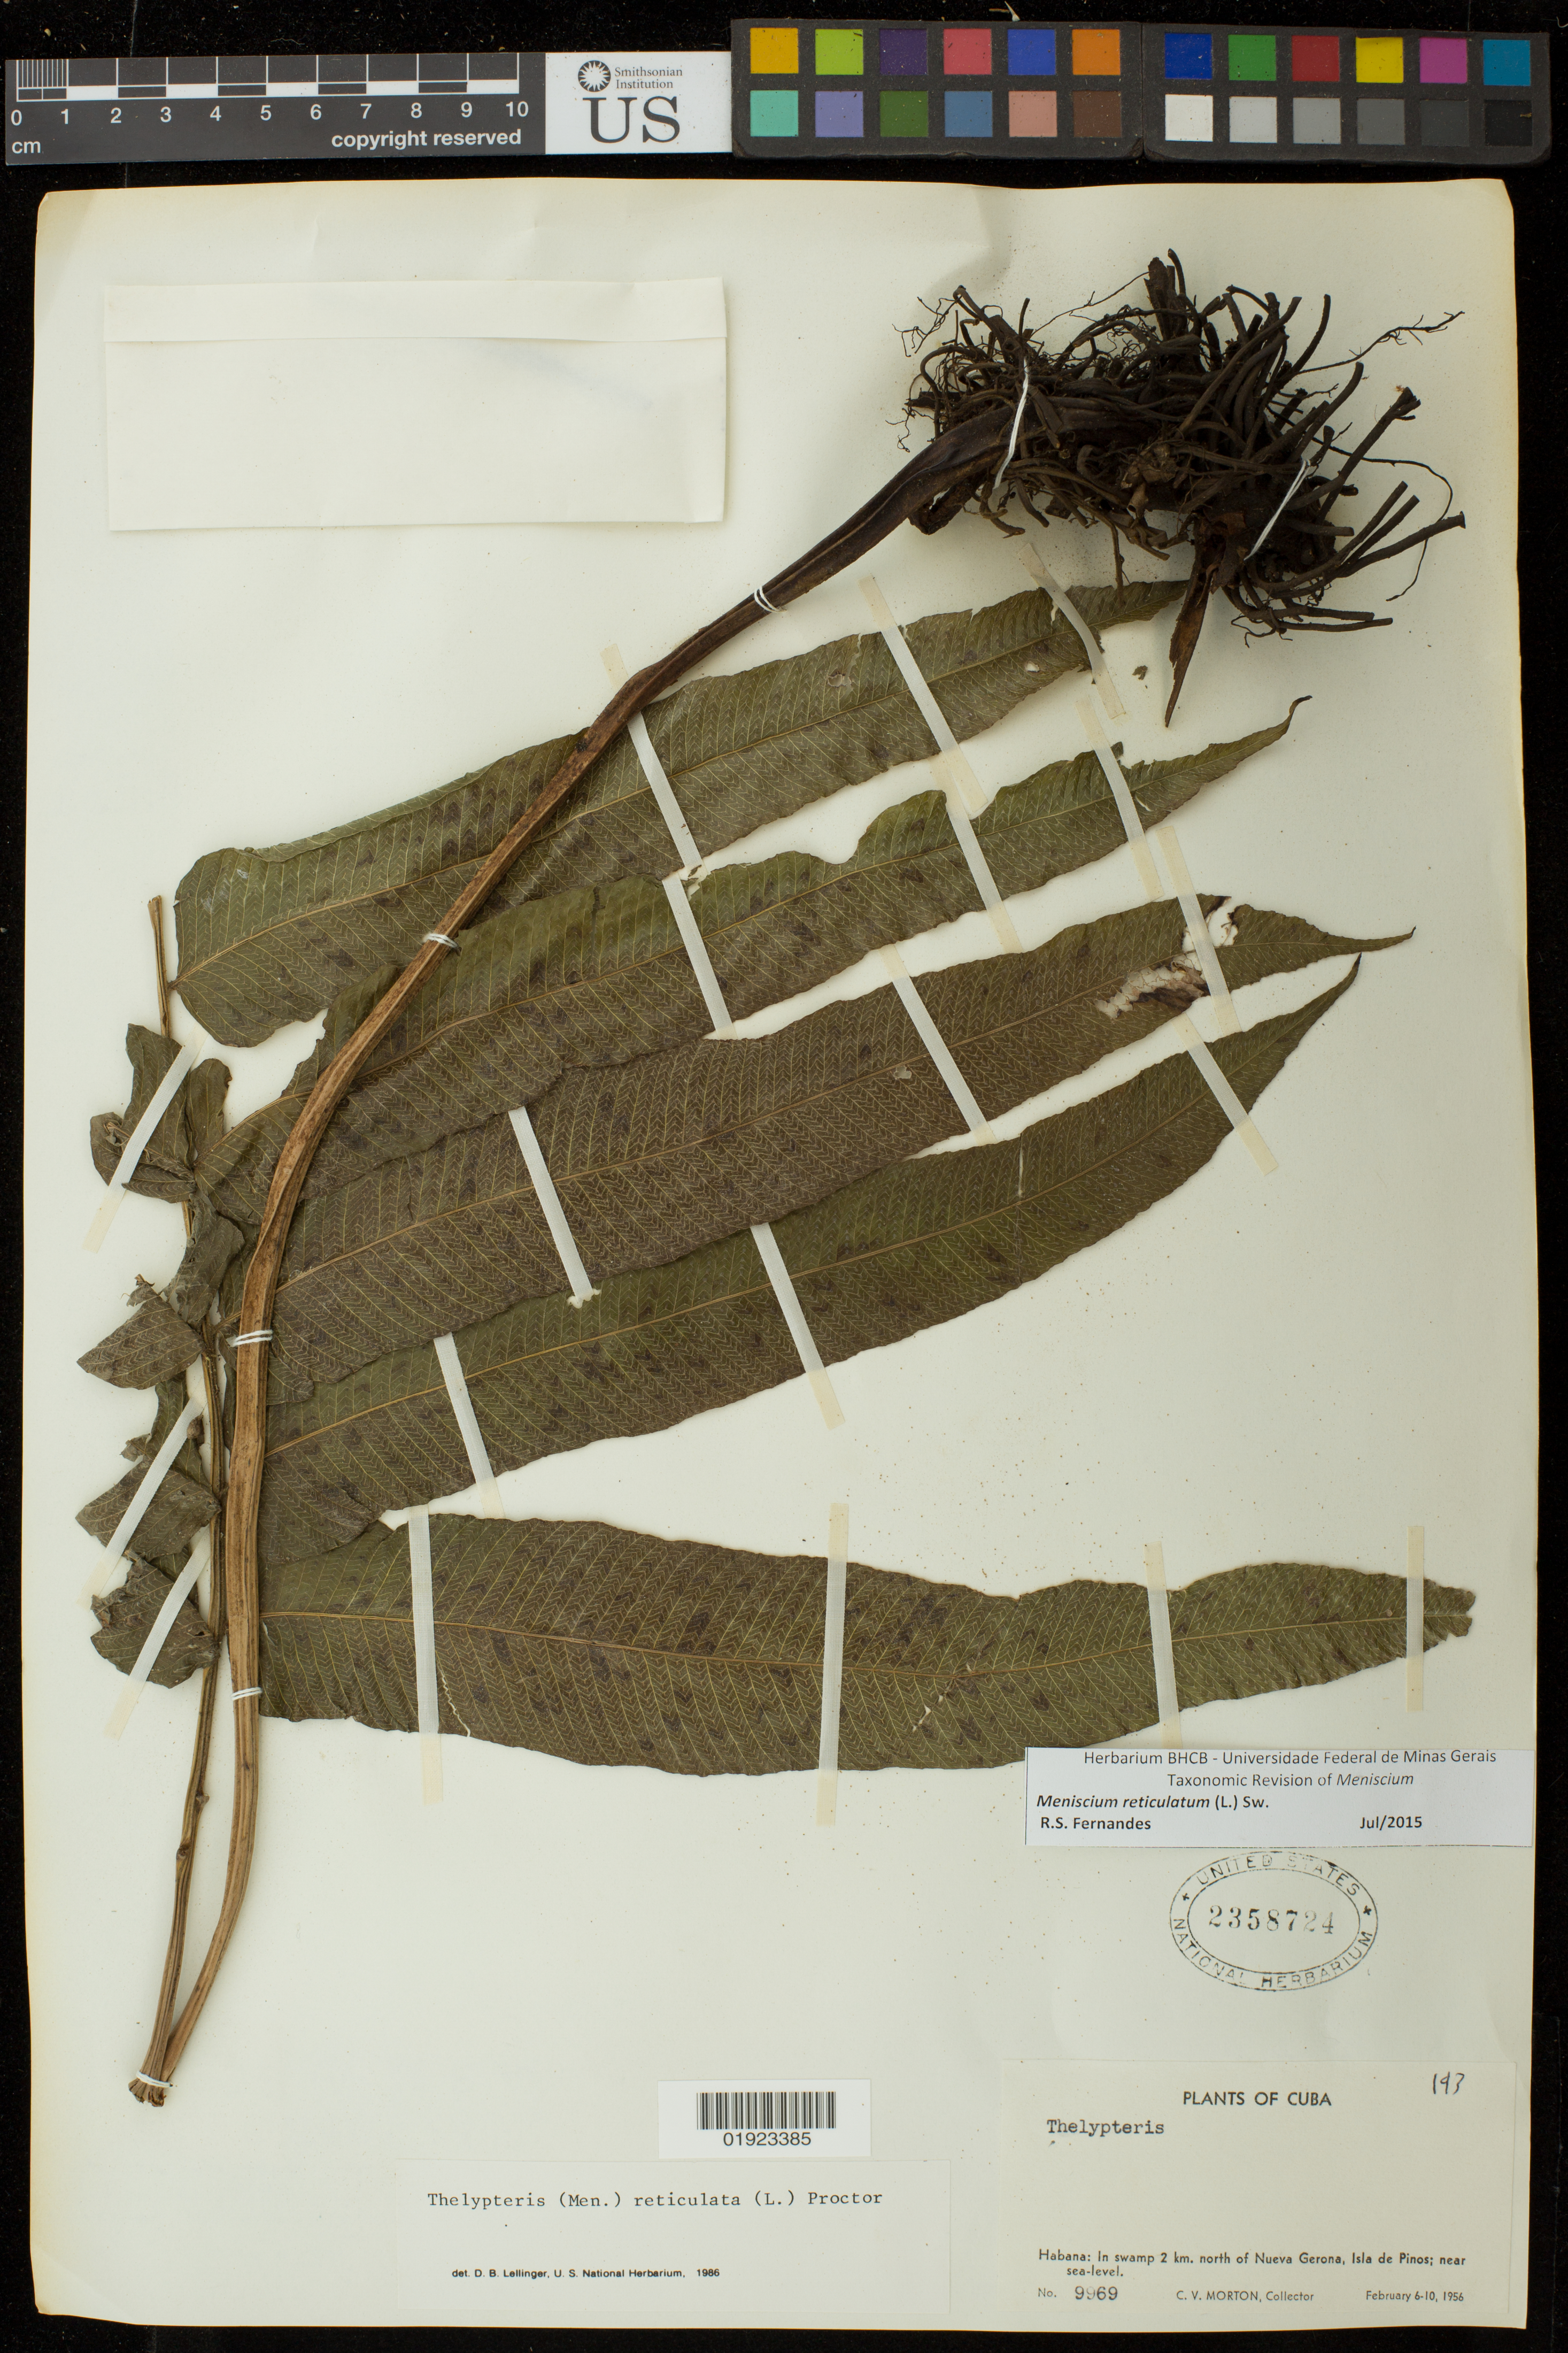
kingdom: Plantae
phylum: Tracheophyta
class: Polypodiopsida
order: Polypodiales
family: Thelypteridaceae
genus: Meniscium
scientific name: Meniscium reticulatum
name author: (L.) Sw.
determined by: Fernandes, R. S.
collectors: C. V. Morton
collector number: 9969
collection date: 1956-02-06/1956-02-10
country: Cuba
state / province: La Habana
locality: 2 km north of Nueva Gerona, Isla de Pinos.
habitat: Swamp.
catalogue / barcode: US 2358724